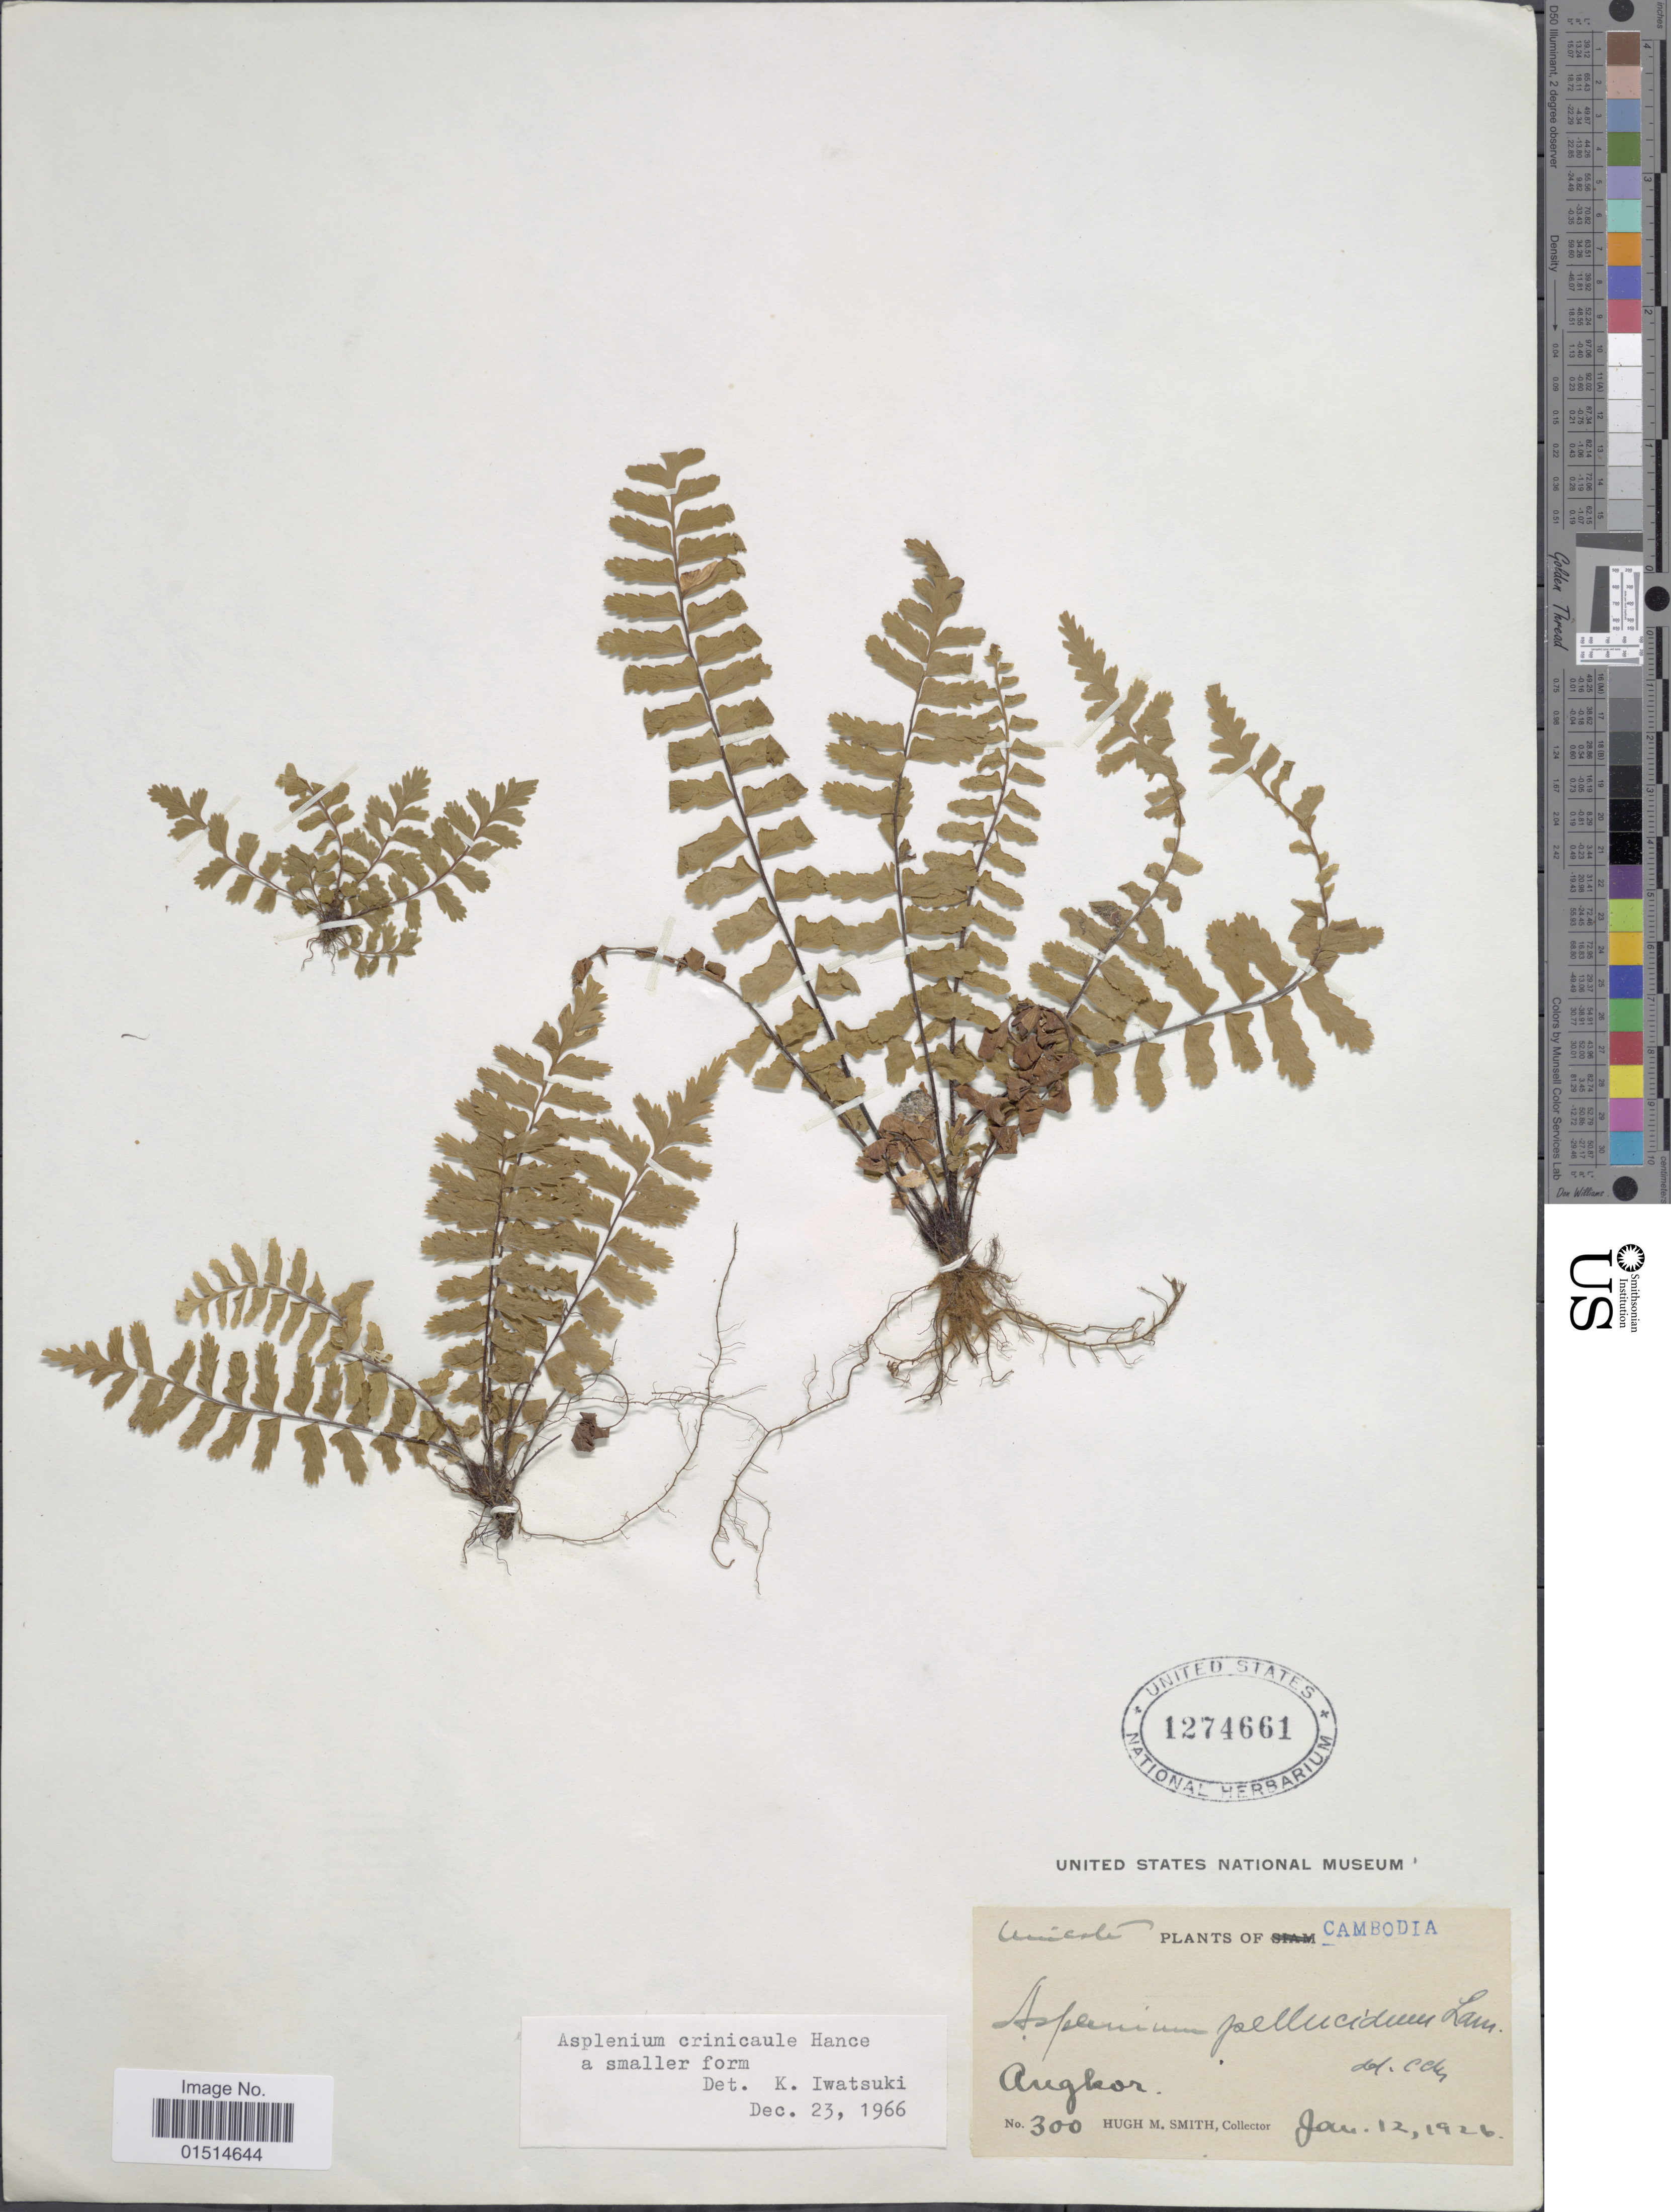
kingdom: Plantae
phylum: Tracheophyta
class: Polypodiopsida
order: Polypodiales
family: Aspleniaceae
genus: Asplenium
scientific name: Asplenium crinicaule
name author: Hance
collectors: H. M. Smith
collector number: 300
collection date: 1926-01-12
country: Cambodia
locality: Angkor.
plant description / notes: Corrected "Combodia, Augkor" to Angkor.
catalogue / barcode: US 1274661